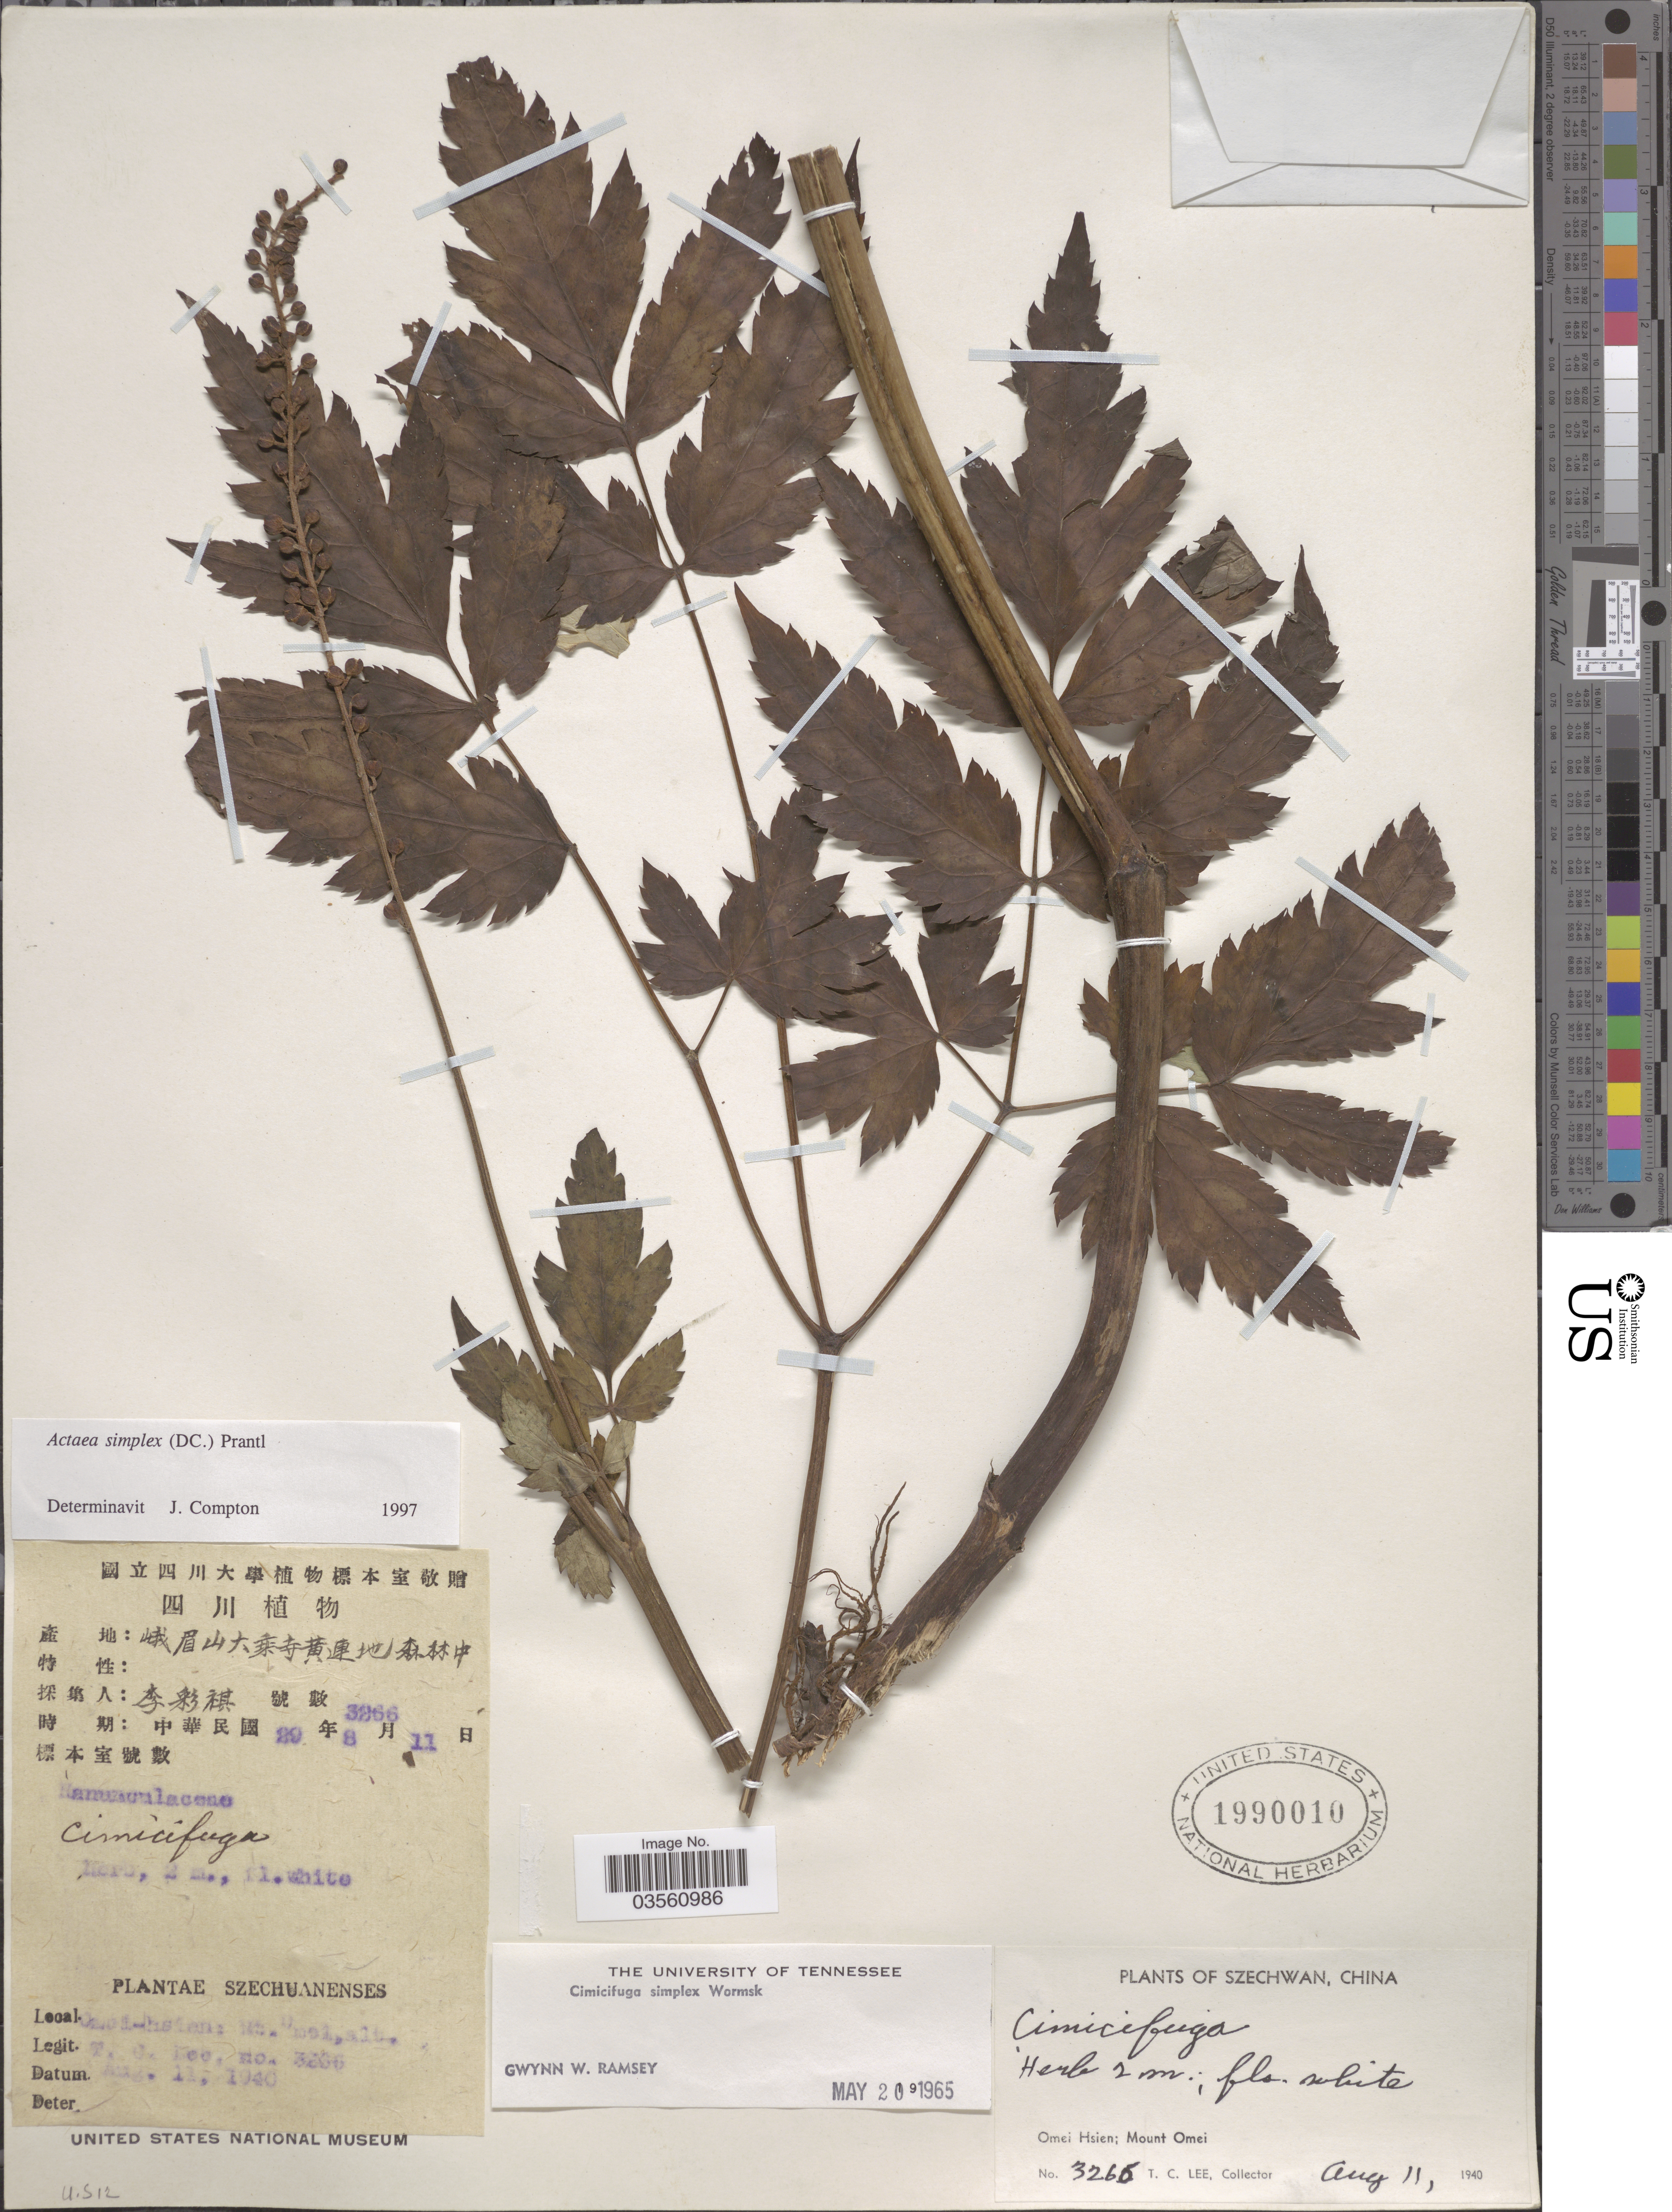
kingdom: Plantae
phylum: Tracheophyta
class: Magnoliopsida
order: Ranunculales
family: Ranunculaceae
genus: Actaea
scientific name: Actaea simplex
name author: (DC.) Wormsk. ex Prantl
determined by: Compton, J. A.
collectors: T. Lee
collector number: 3266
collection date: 1940-08-11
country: China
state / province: Sichuan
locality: Szechwan. Omei Hsien; Mount Omei.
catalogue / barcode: US 1990010